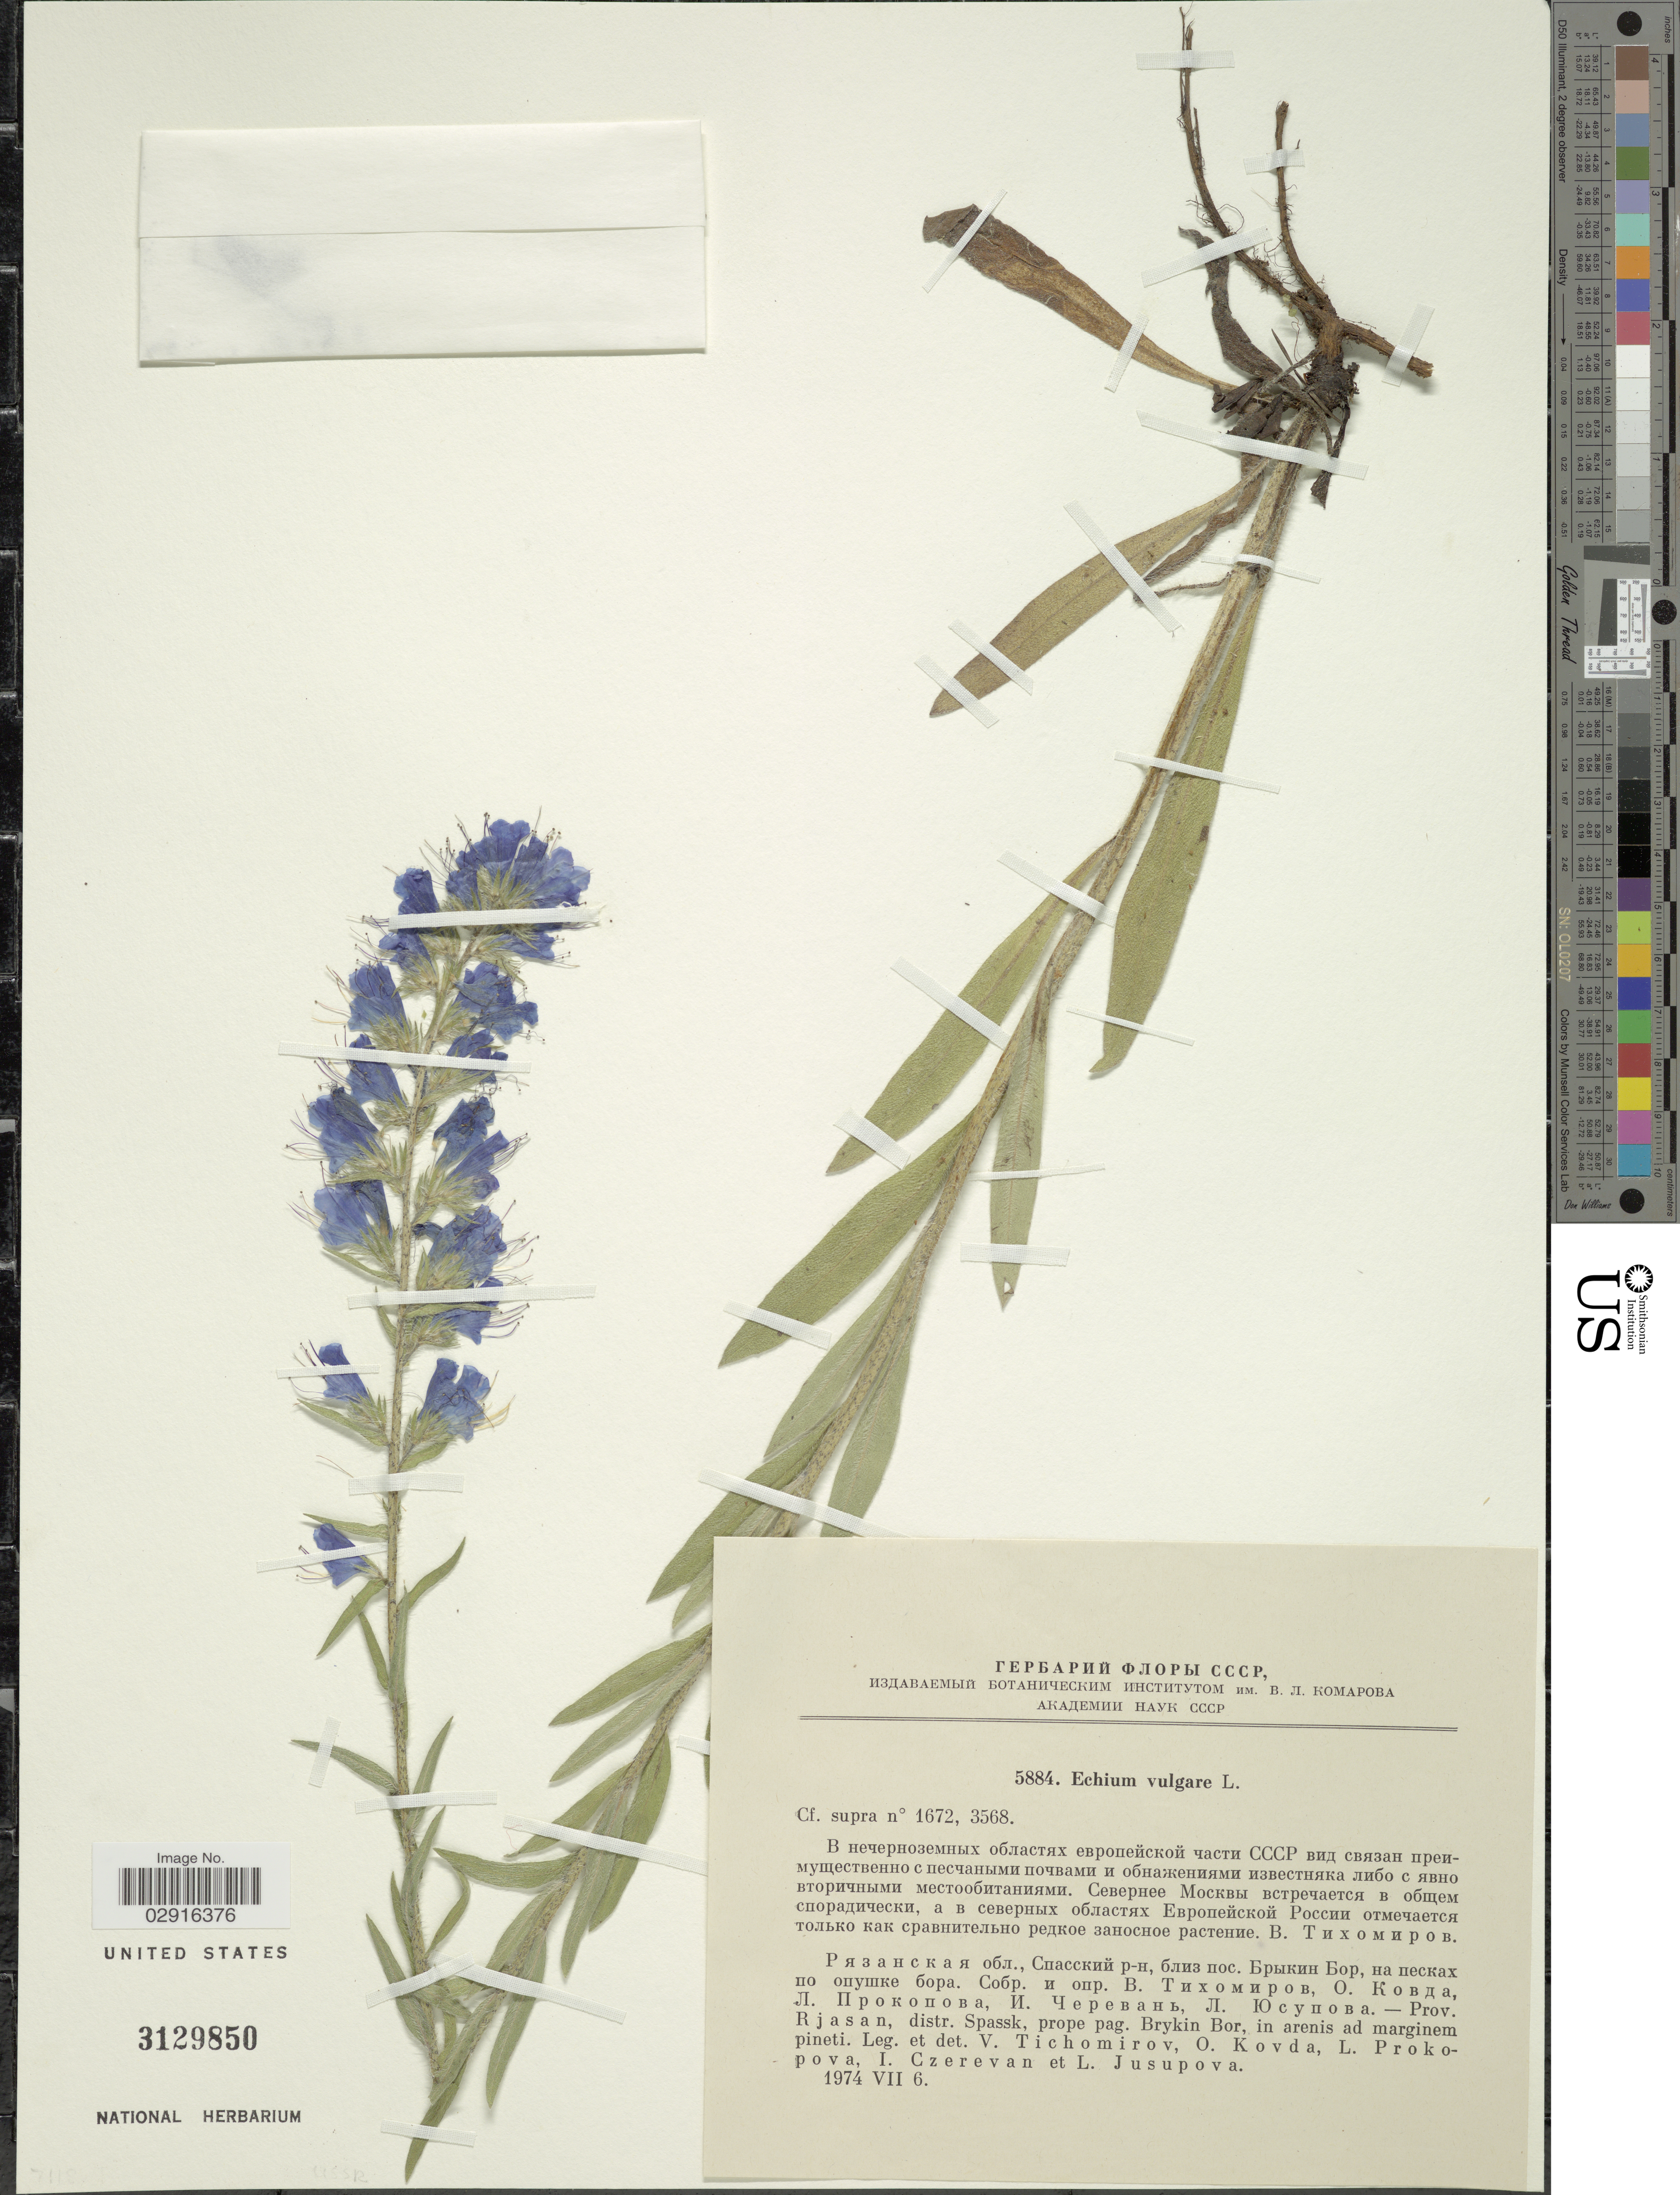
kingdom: Plantae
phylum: Tracheophyta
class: Magnoliopsida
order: Boraginales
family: Boraginaceae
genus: Echium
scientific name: Echium vulgare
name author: L.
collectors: V. Tichomirov, O. Kovda, L. Prokopova, I. Czerevan & L. Jusupova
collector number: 5884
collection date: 1974-07-06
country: Russian Federation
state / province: Ryazan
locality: Prov. Rjasan, distr. Spassk, prope pag. Brykin Bor. in arenis ad marginem pova.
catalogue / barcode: US 3129850